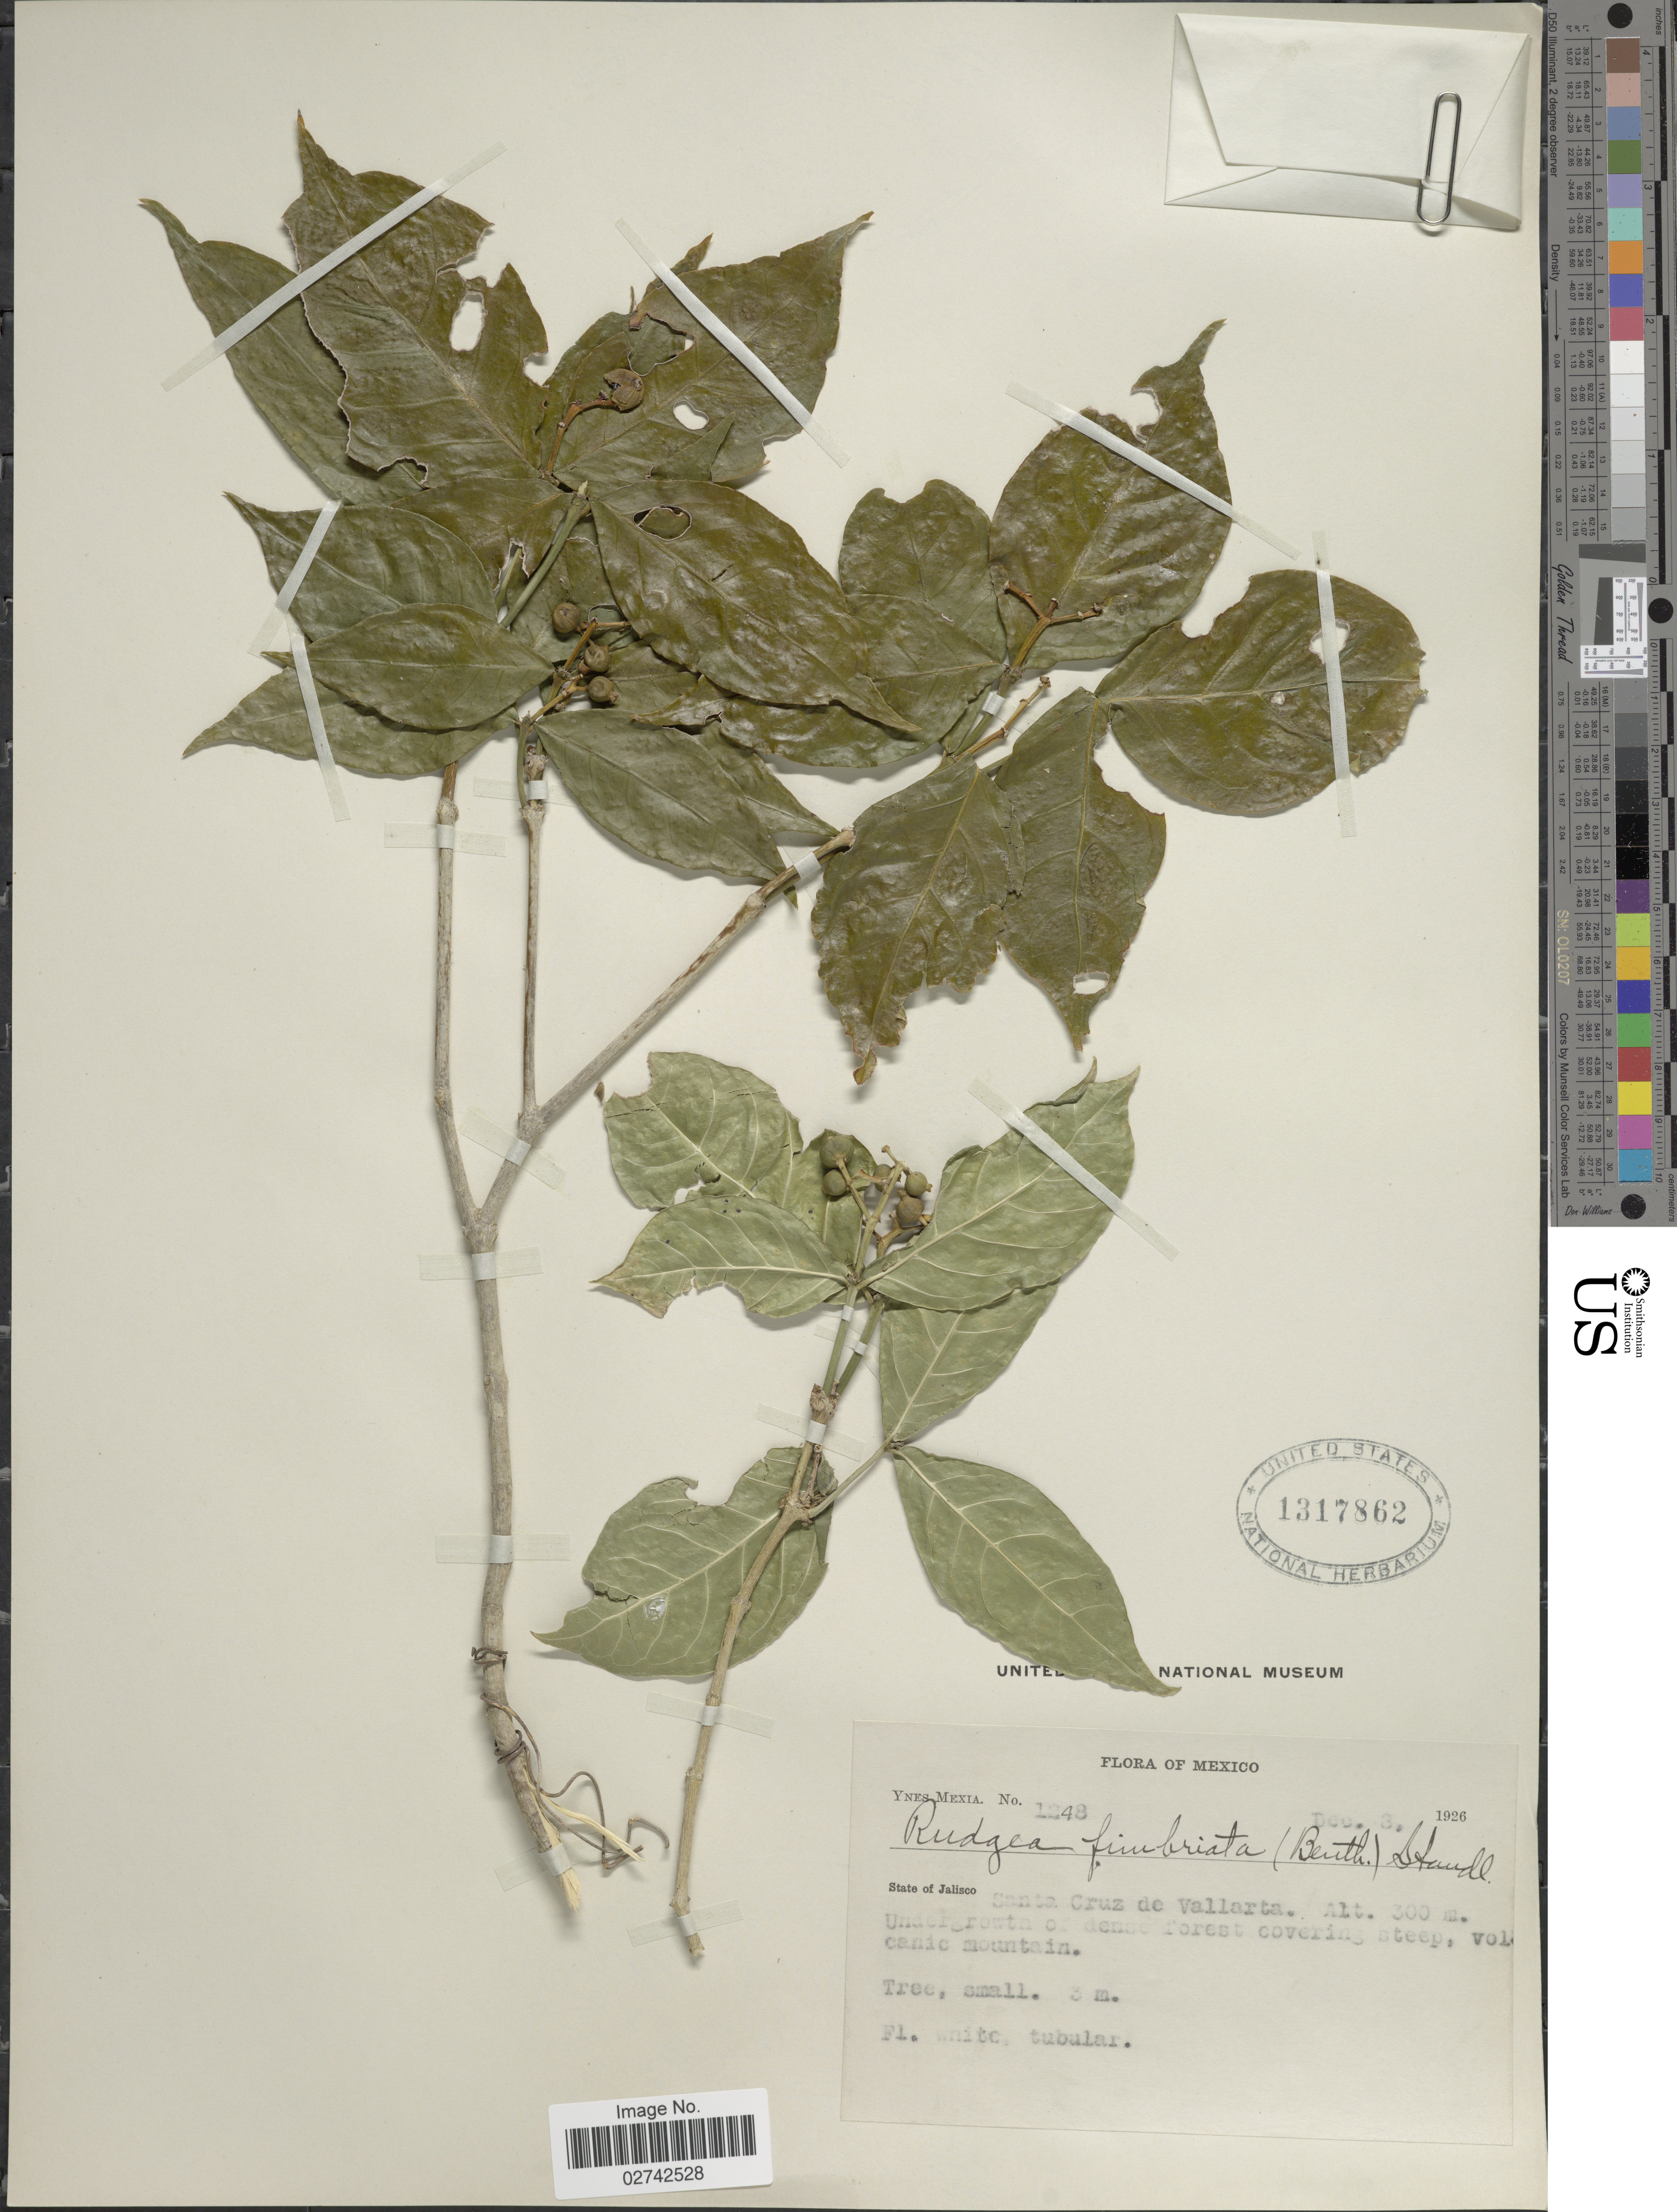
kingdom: Plantae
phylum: Tracheophyta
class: Magnoliopsida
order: Gentianales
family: Rubiaceae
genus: Rudgea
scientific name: Rudgea cornifolia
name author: (Kunth ex Roem. & Schult.) Standl.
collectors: Y. Mexia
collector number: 1248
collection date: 1926-12-03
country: Mexico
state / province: Jalisco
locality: State of Jalisco: Santa Cruz de Vallarta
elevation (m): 300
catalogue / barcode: US 1317862